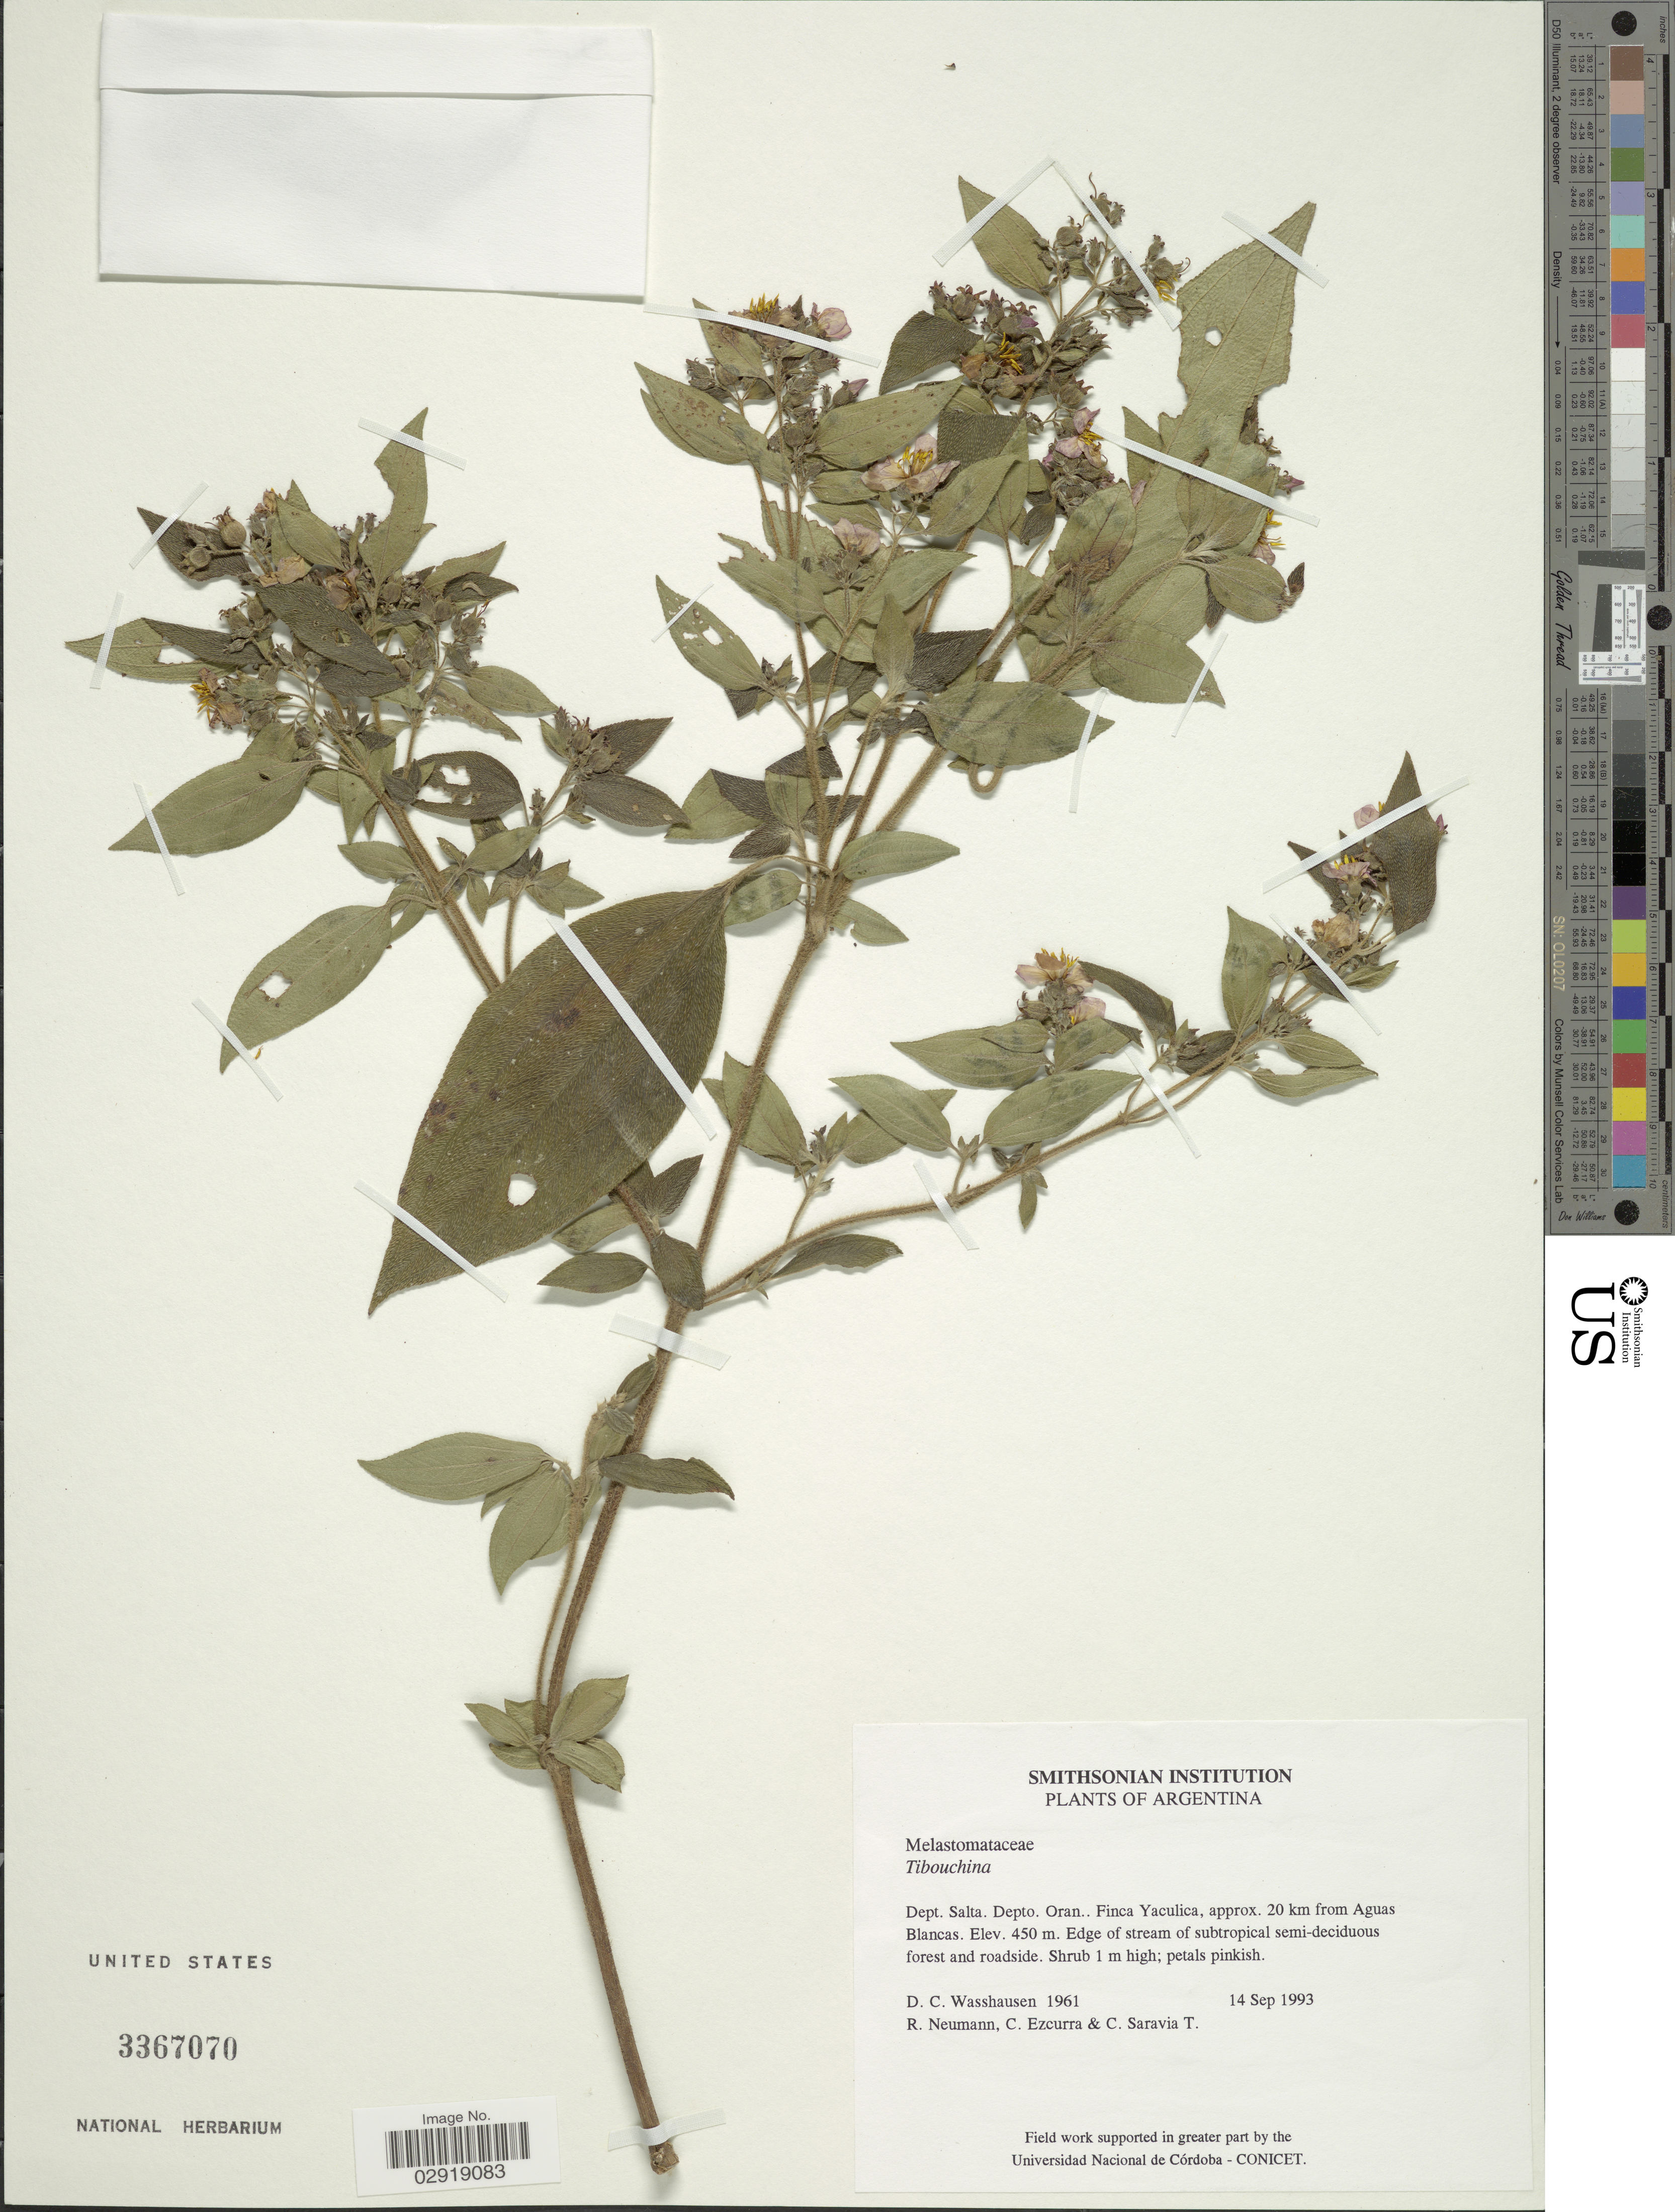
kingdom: Plantae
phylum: Tracheophyta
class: Magnoliopsida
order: Myrtales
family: Melastomataceae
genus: Chaetogastra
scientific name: Chaetogastra sp.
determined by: Michelangeli, F. A.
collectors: D. C. Wasshausen, R. Neumann, C. Ezcurra & C. Saravia T.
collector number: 1961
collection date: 1993-09-14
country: Argentina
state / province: Salta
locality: Dept. Salta. Depto. Oran.. Finca Yaculica, approx. 20 km from Aguas Blancas.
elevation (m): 450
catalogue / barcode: US 3367070